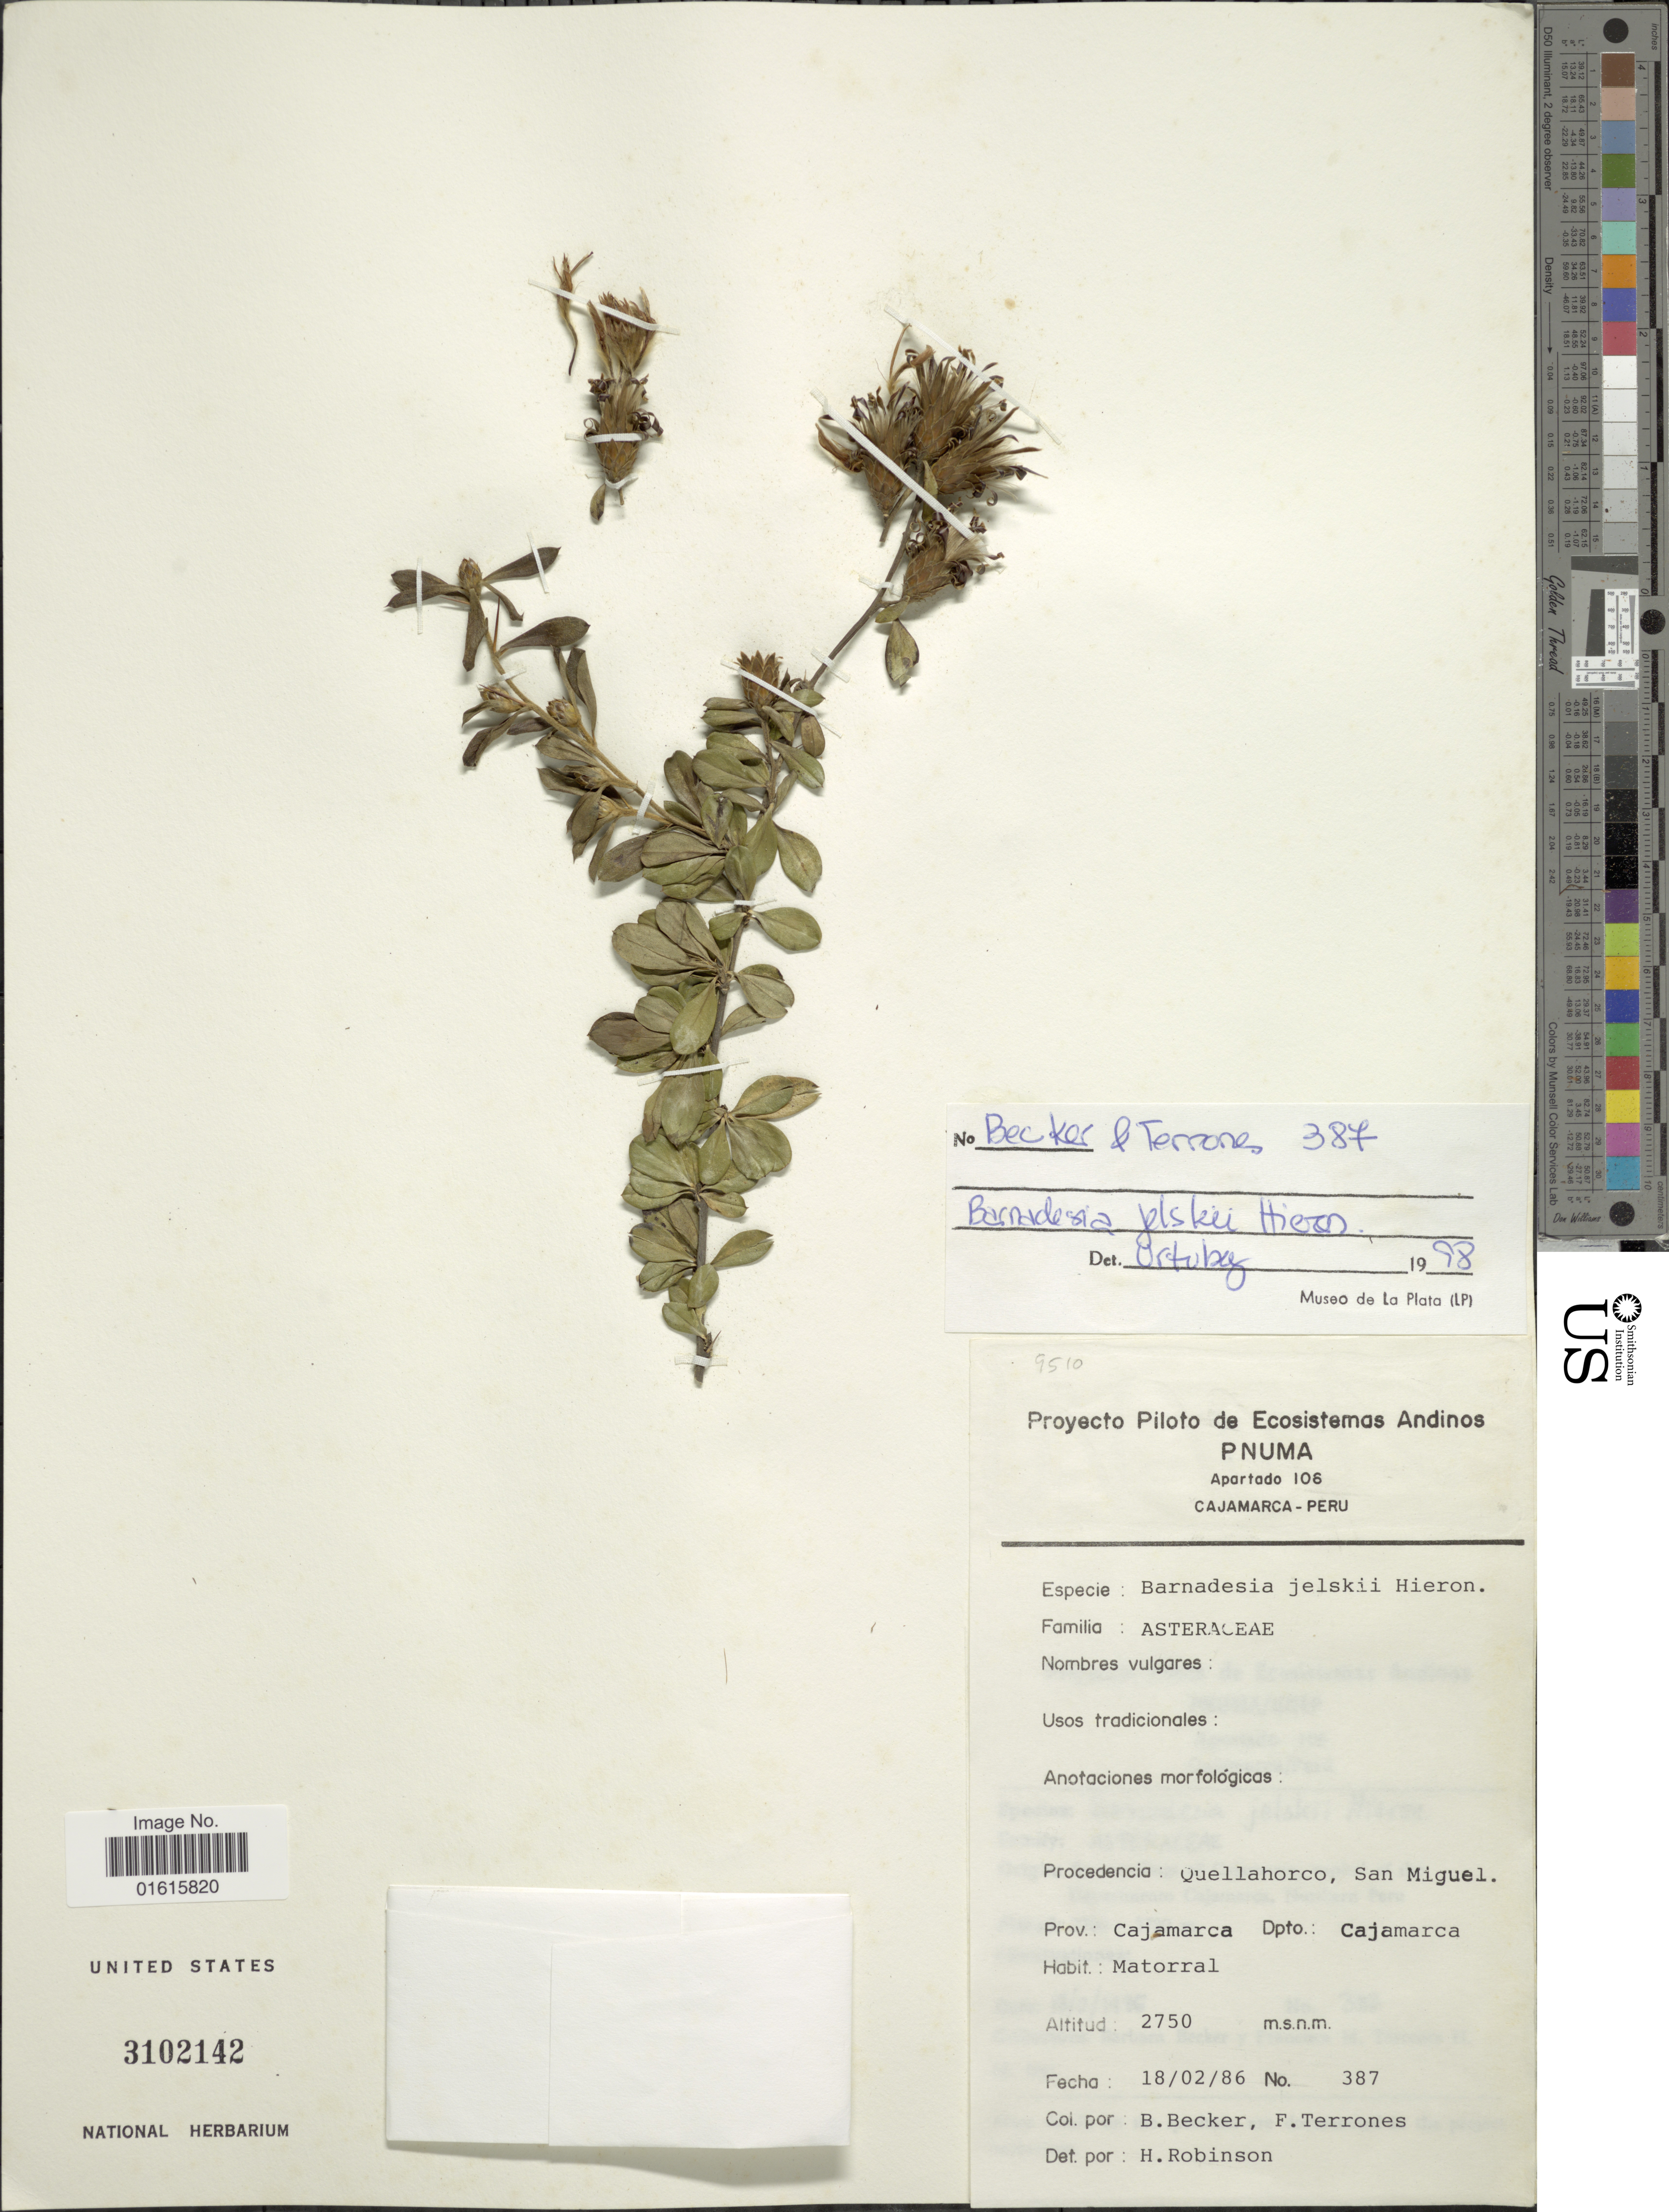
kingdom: Plantae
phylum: Tracheophyta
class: Magnoliopsida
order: Asterales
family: Asteraceae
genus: Barnadesia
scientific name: Barnadesia jelski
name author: Hieron.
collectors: B. Becker & F. Terrones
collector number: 387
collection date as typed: Transcribed d/m/y: 18/2/86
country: Peru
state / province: Cajamarca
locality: Procedencia: Quellahorco, San Miguel, Prov. Cajamarca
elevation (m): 2750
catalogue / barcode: US 3102142